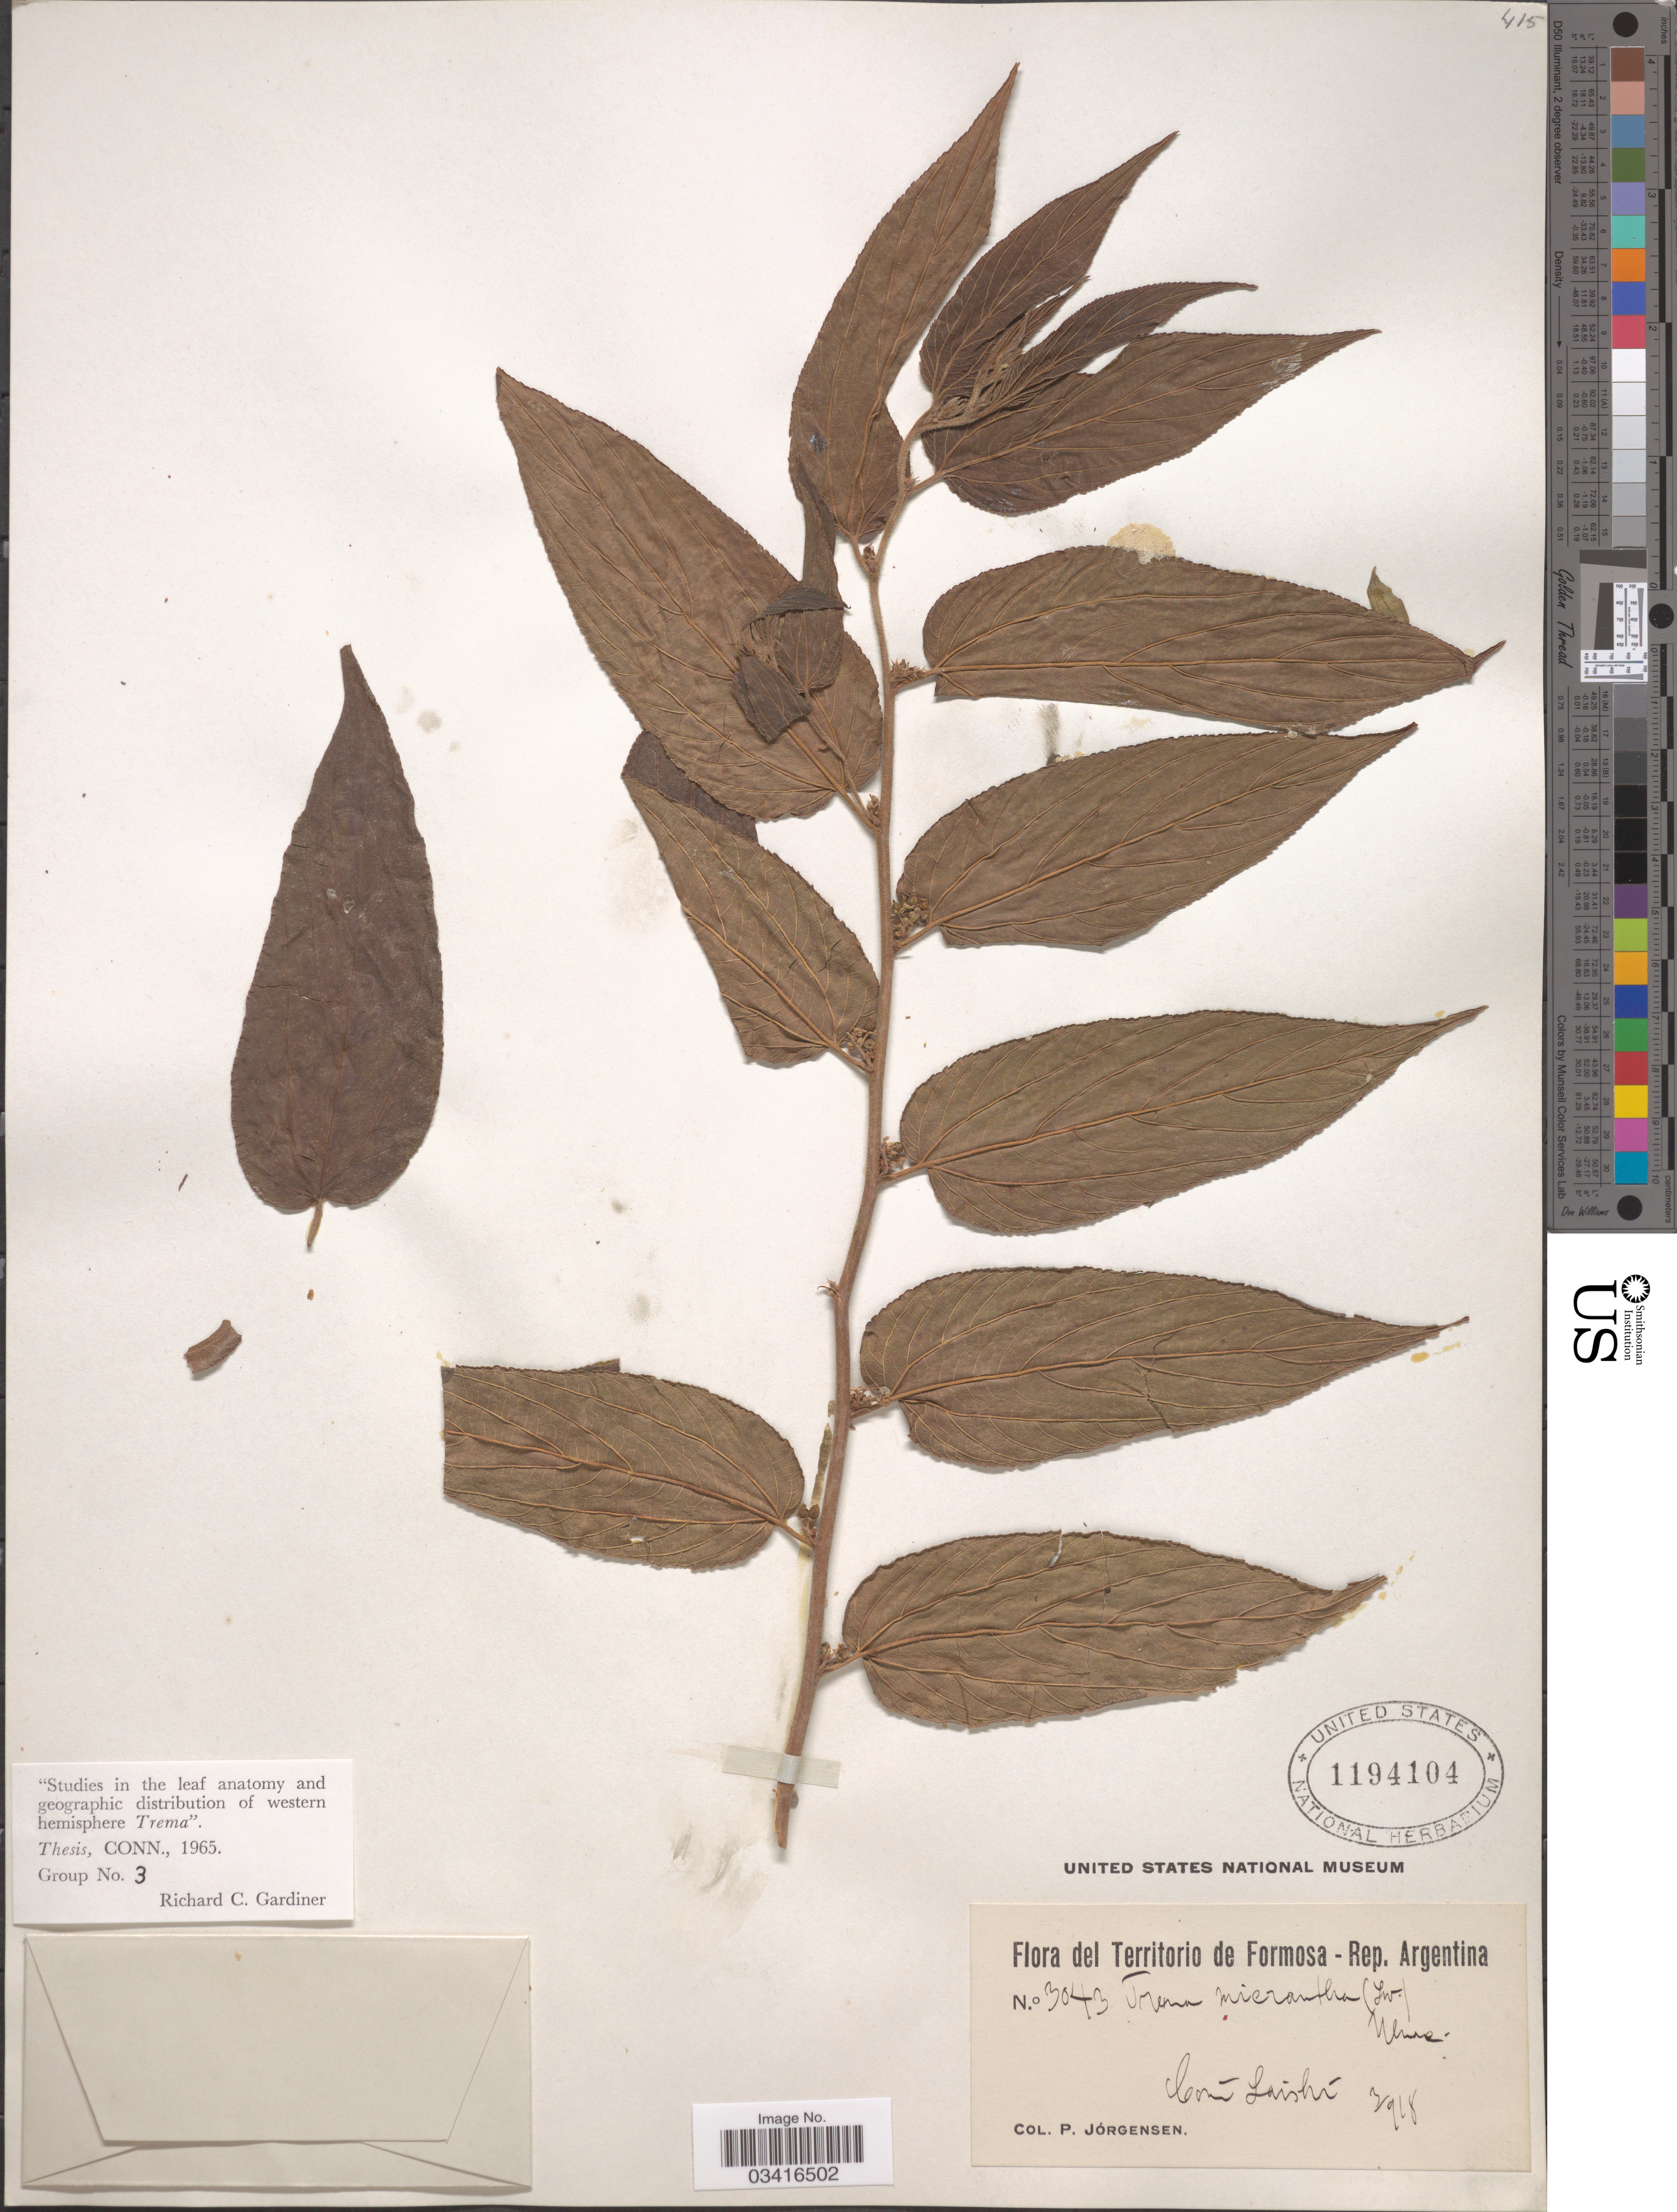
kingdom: Plantae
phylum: Tracheophyta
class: Magnoliopsida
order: Rosales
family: Cannabaceae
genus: Trema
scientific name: Trema micranthum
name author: (L.) Blume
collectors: P. Jörgensen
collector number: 3043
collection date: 1918-03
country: Argentina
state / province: Formosa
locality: Territorio de Formosa - Rep. Argentina. Cómun Laishí.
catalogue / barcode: US 1194104